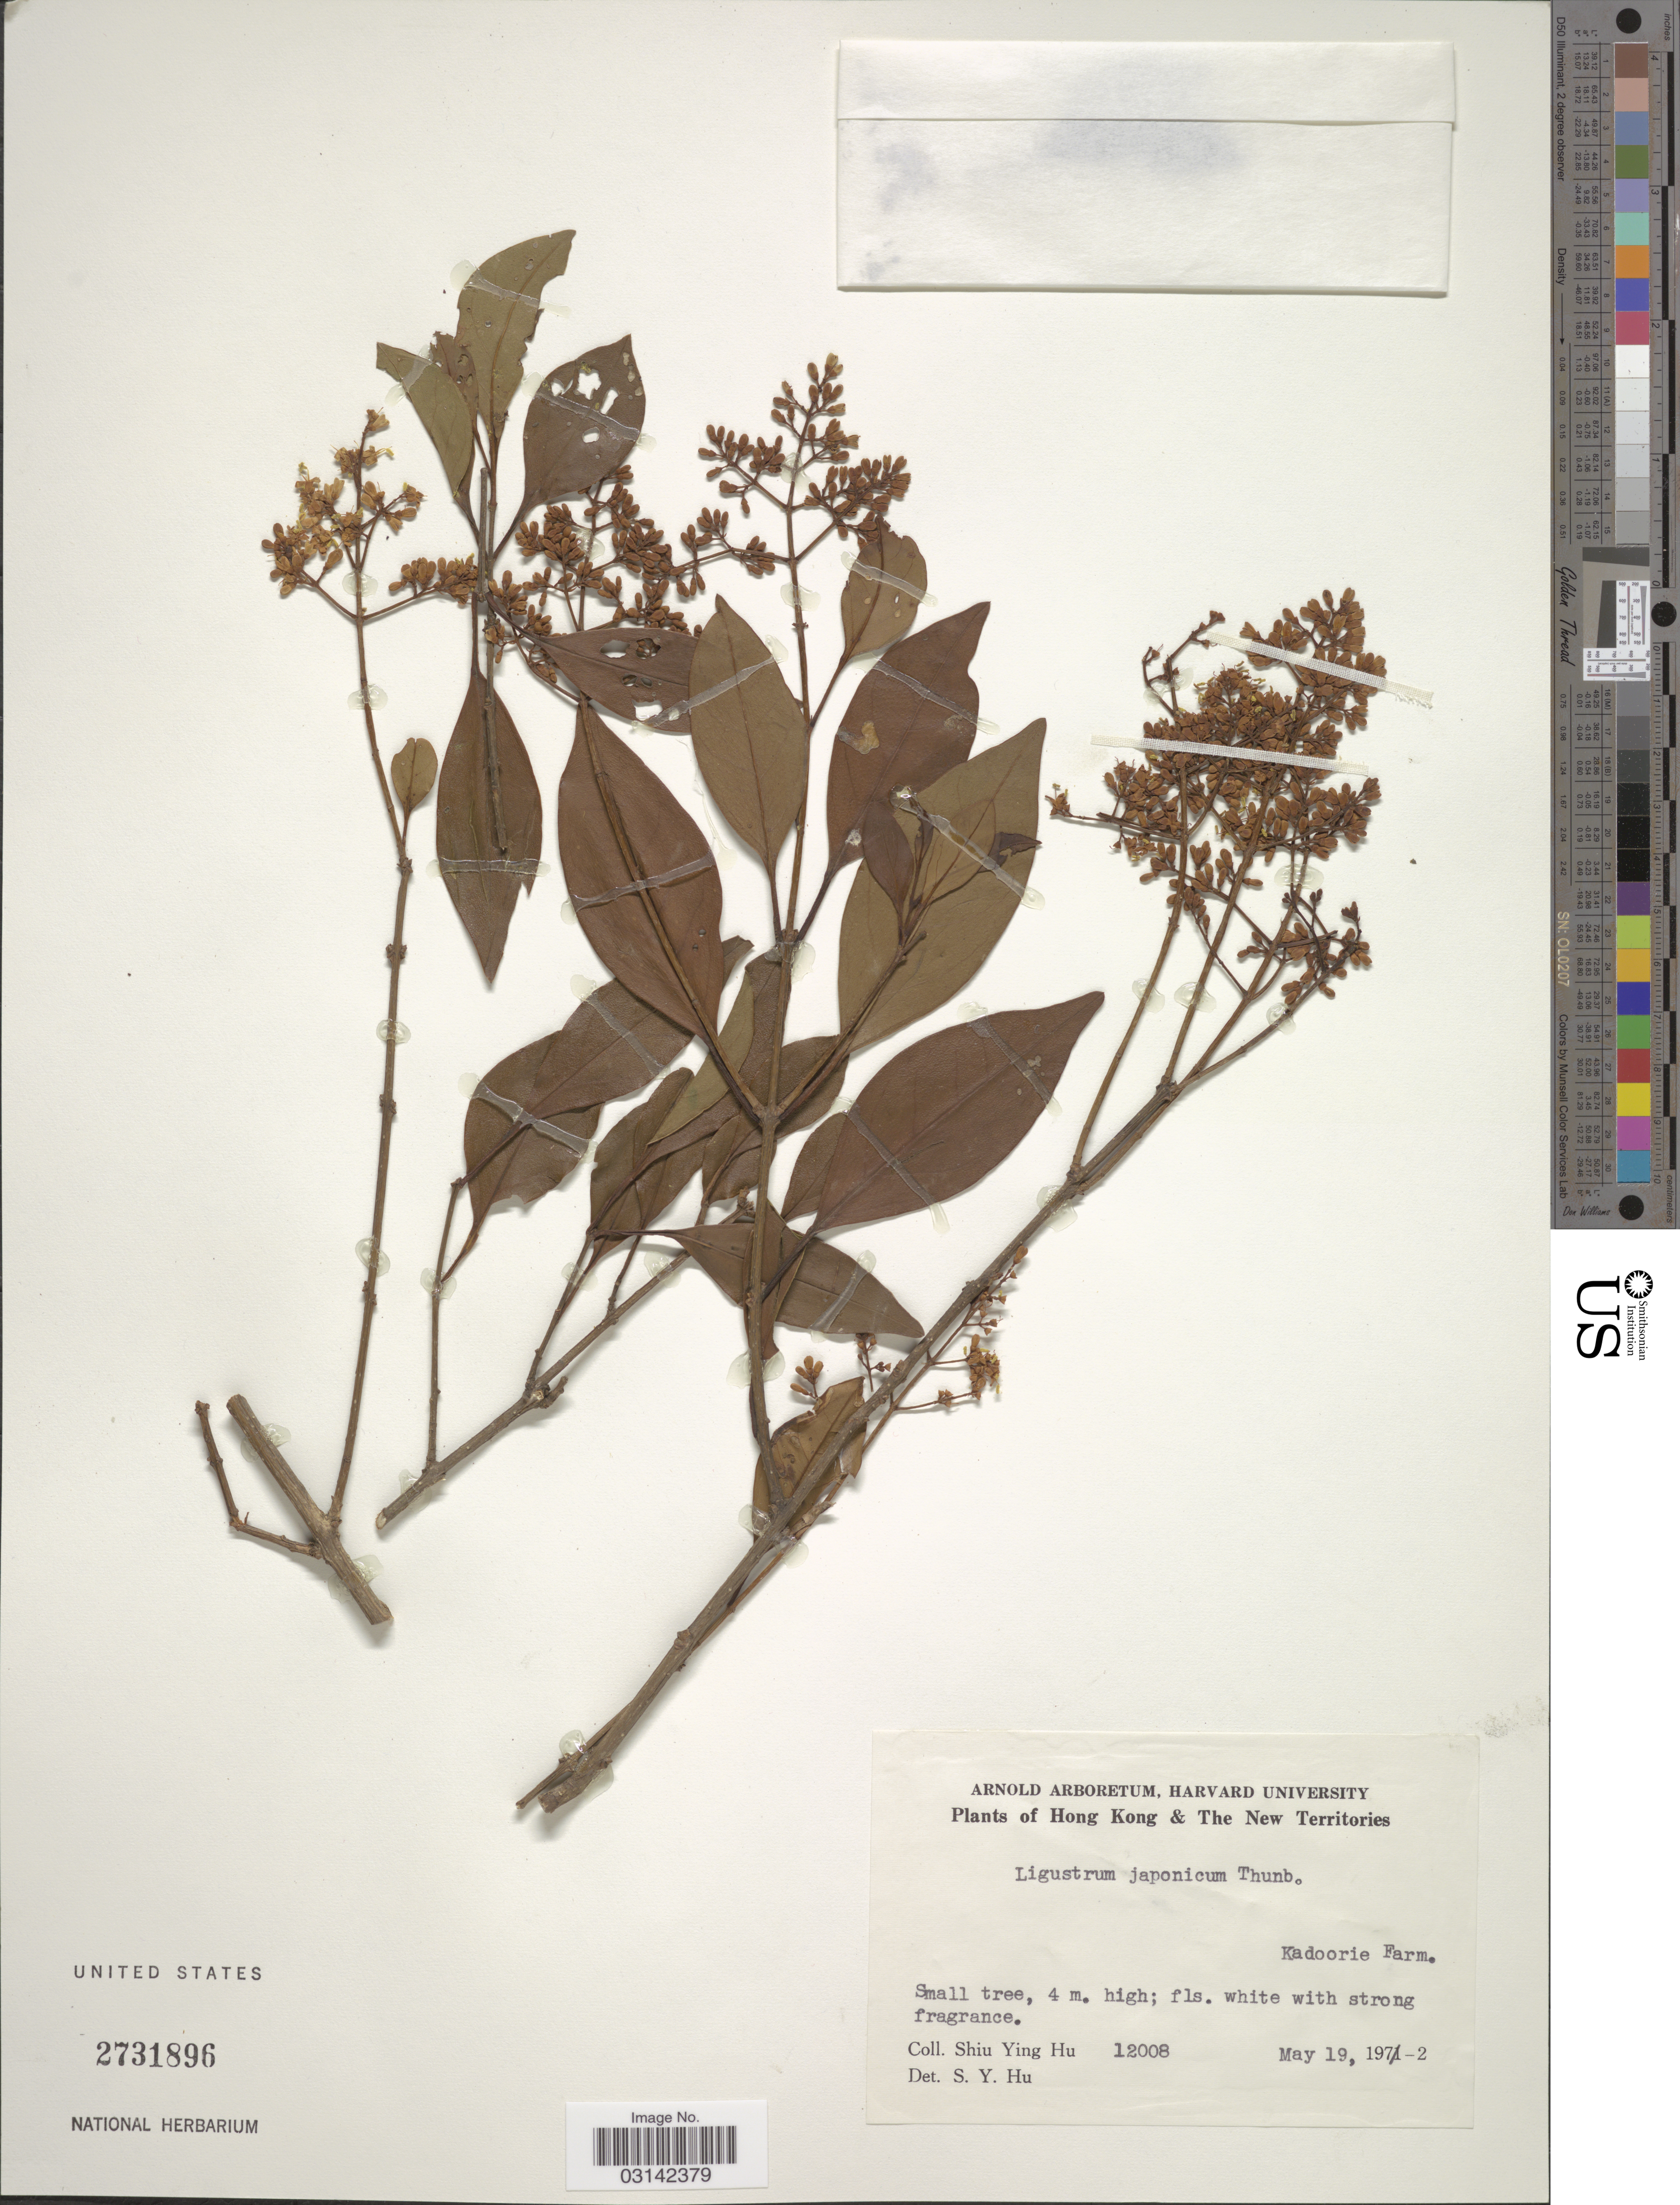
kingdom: Plantae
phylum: Tracheophyta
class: Magnoliopsida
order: Lamiales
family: Oleaceae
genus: Ligustrum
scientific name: Ligustrum japonicum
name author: Thunb.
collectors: S. Y. Hu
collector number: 12008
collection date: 1972-05-19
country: China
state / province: Hong Kong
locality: The New Territories. Kadoorie Farm.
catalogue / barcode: US 2731896